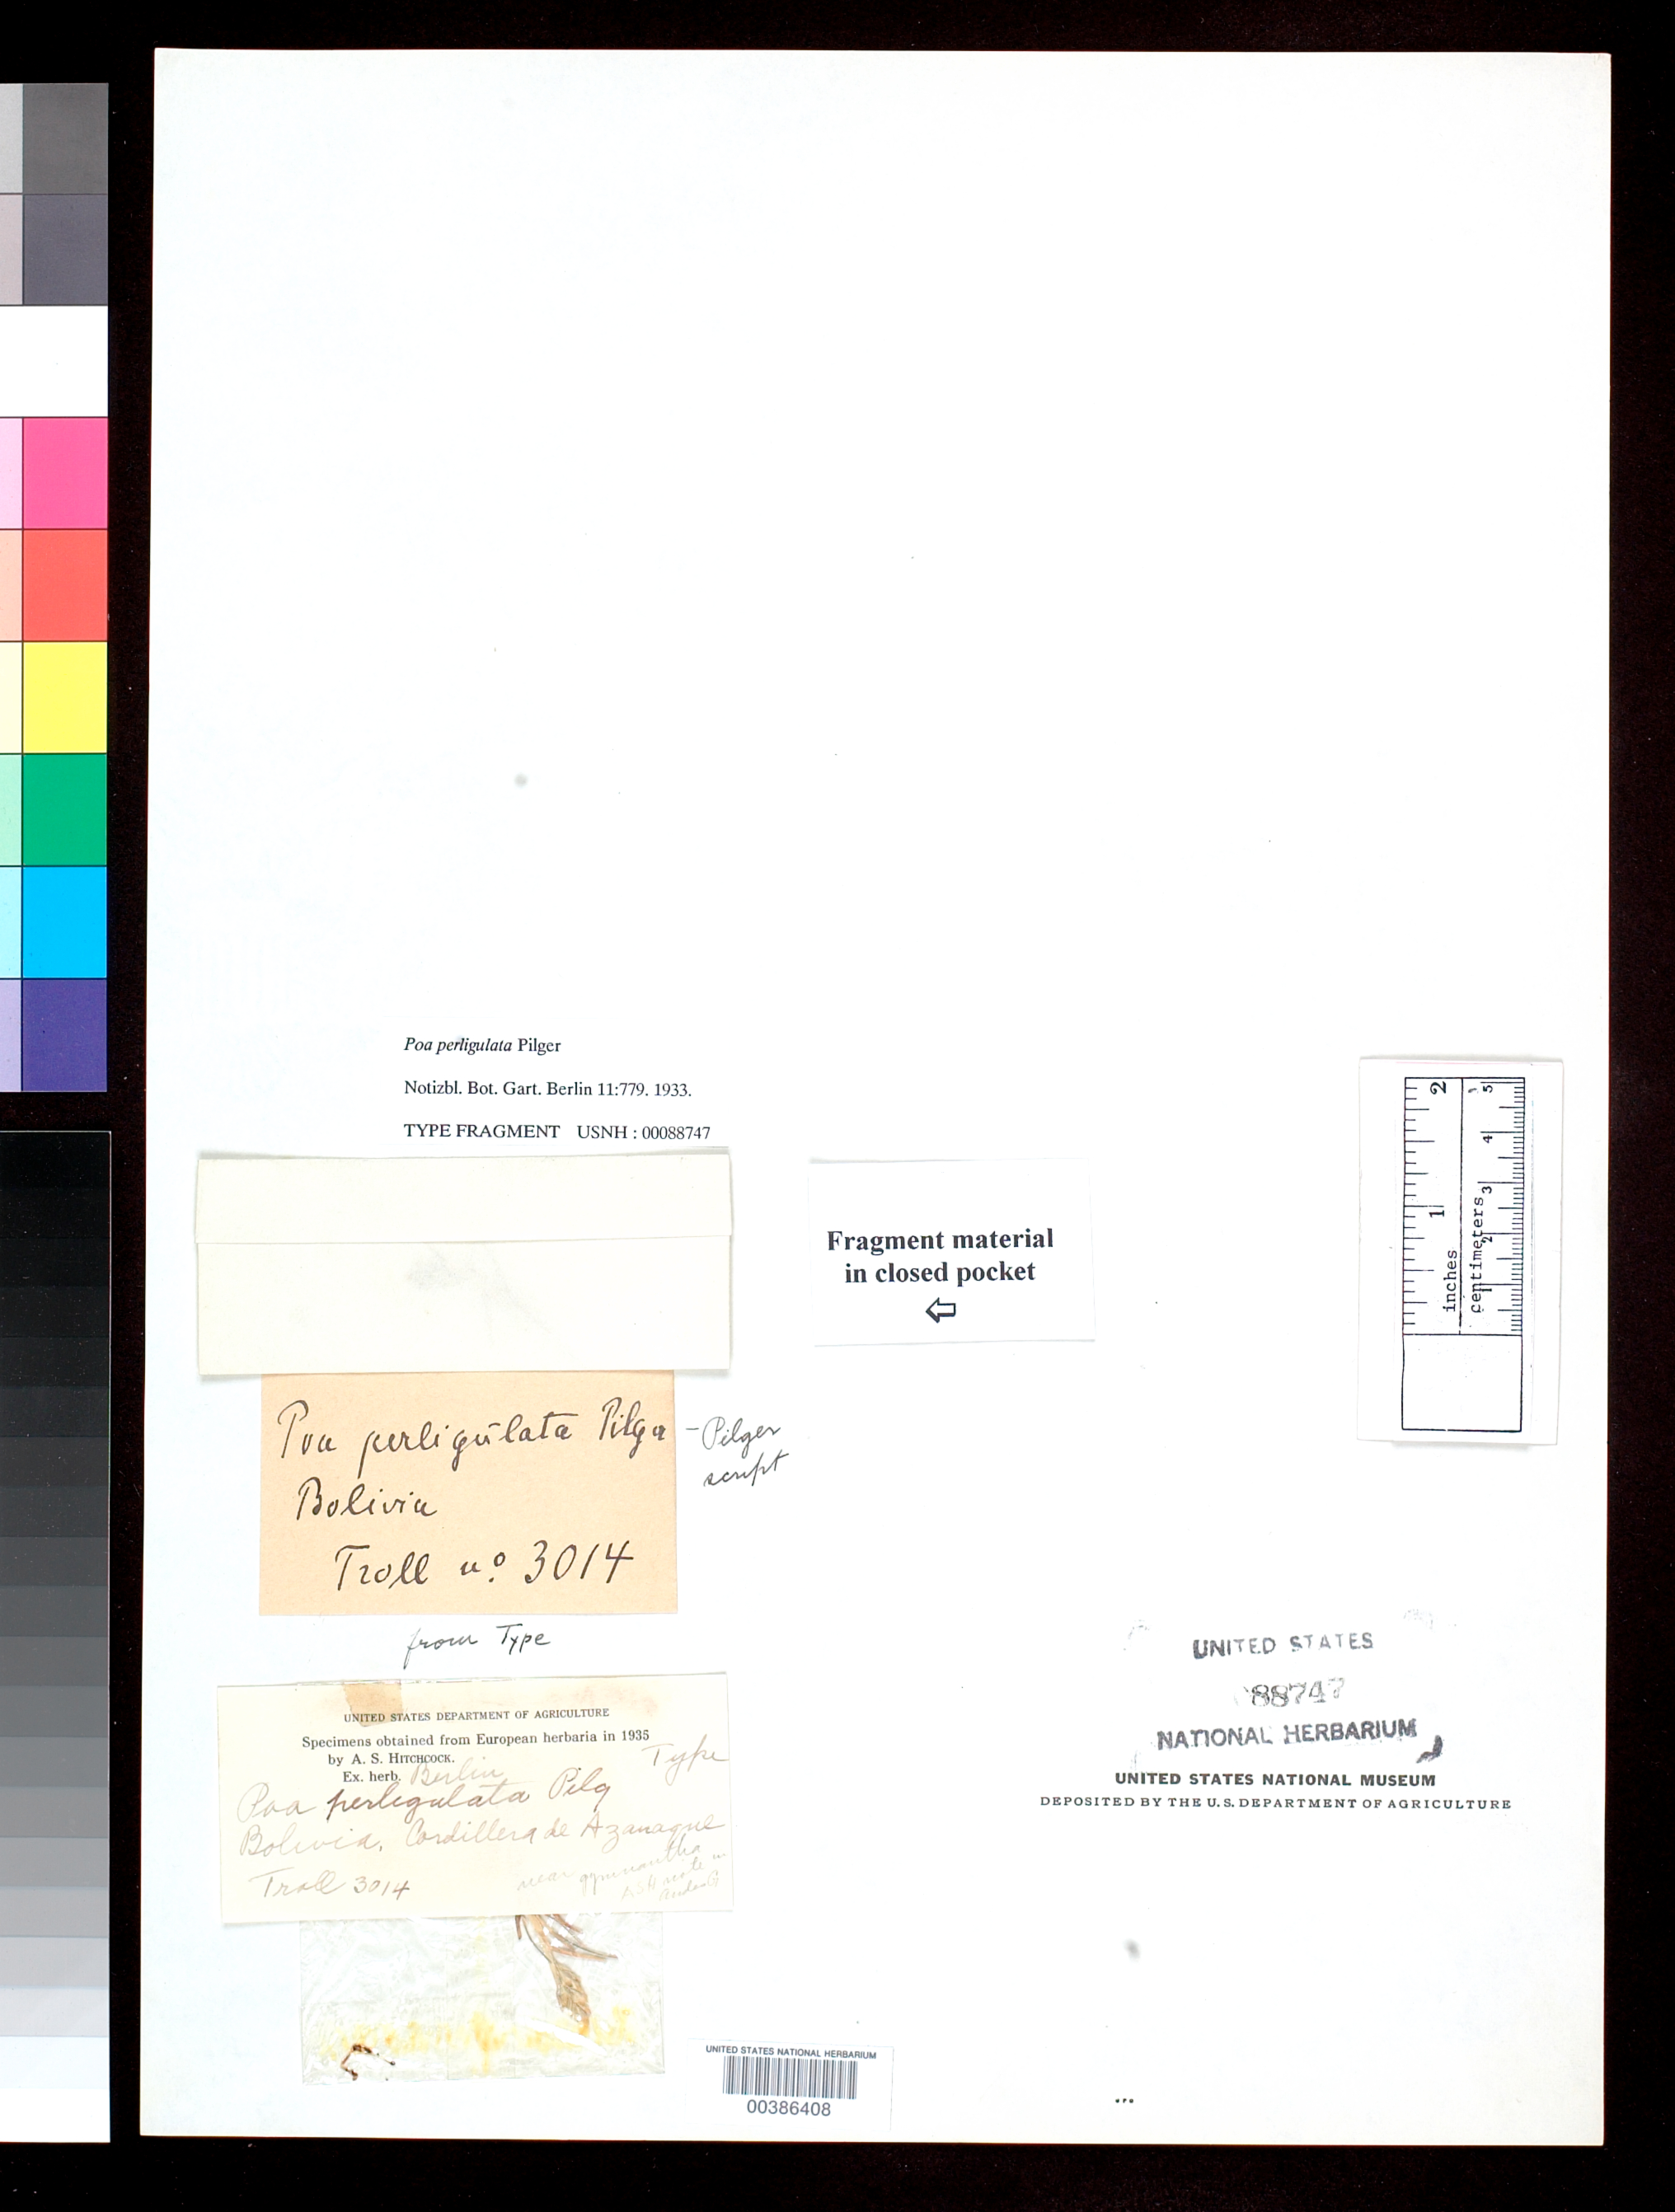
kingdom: Plantae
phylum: Tracheophyta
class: Liliopsida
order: Poales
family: Poaceae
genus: Poa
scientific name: Poa perligulata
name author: Pilg.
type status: Type Fragment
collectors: C. Troll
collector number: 3014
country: Bolivia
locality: Cordillera de Azanaque.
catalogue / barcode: US 88747